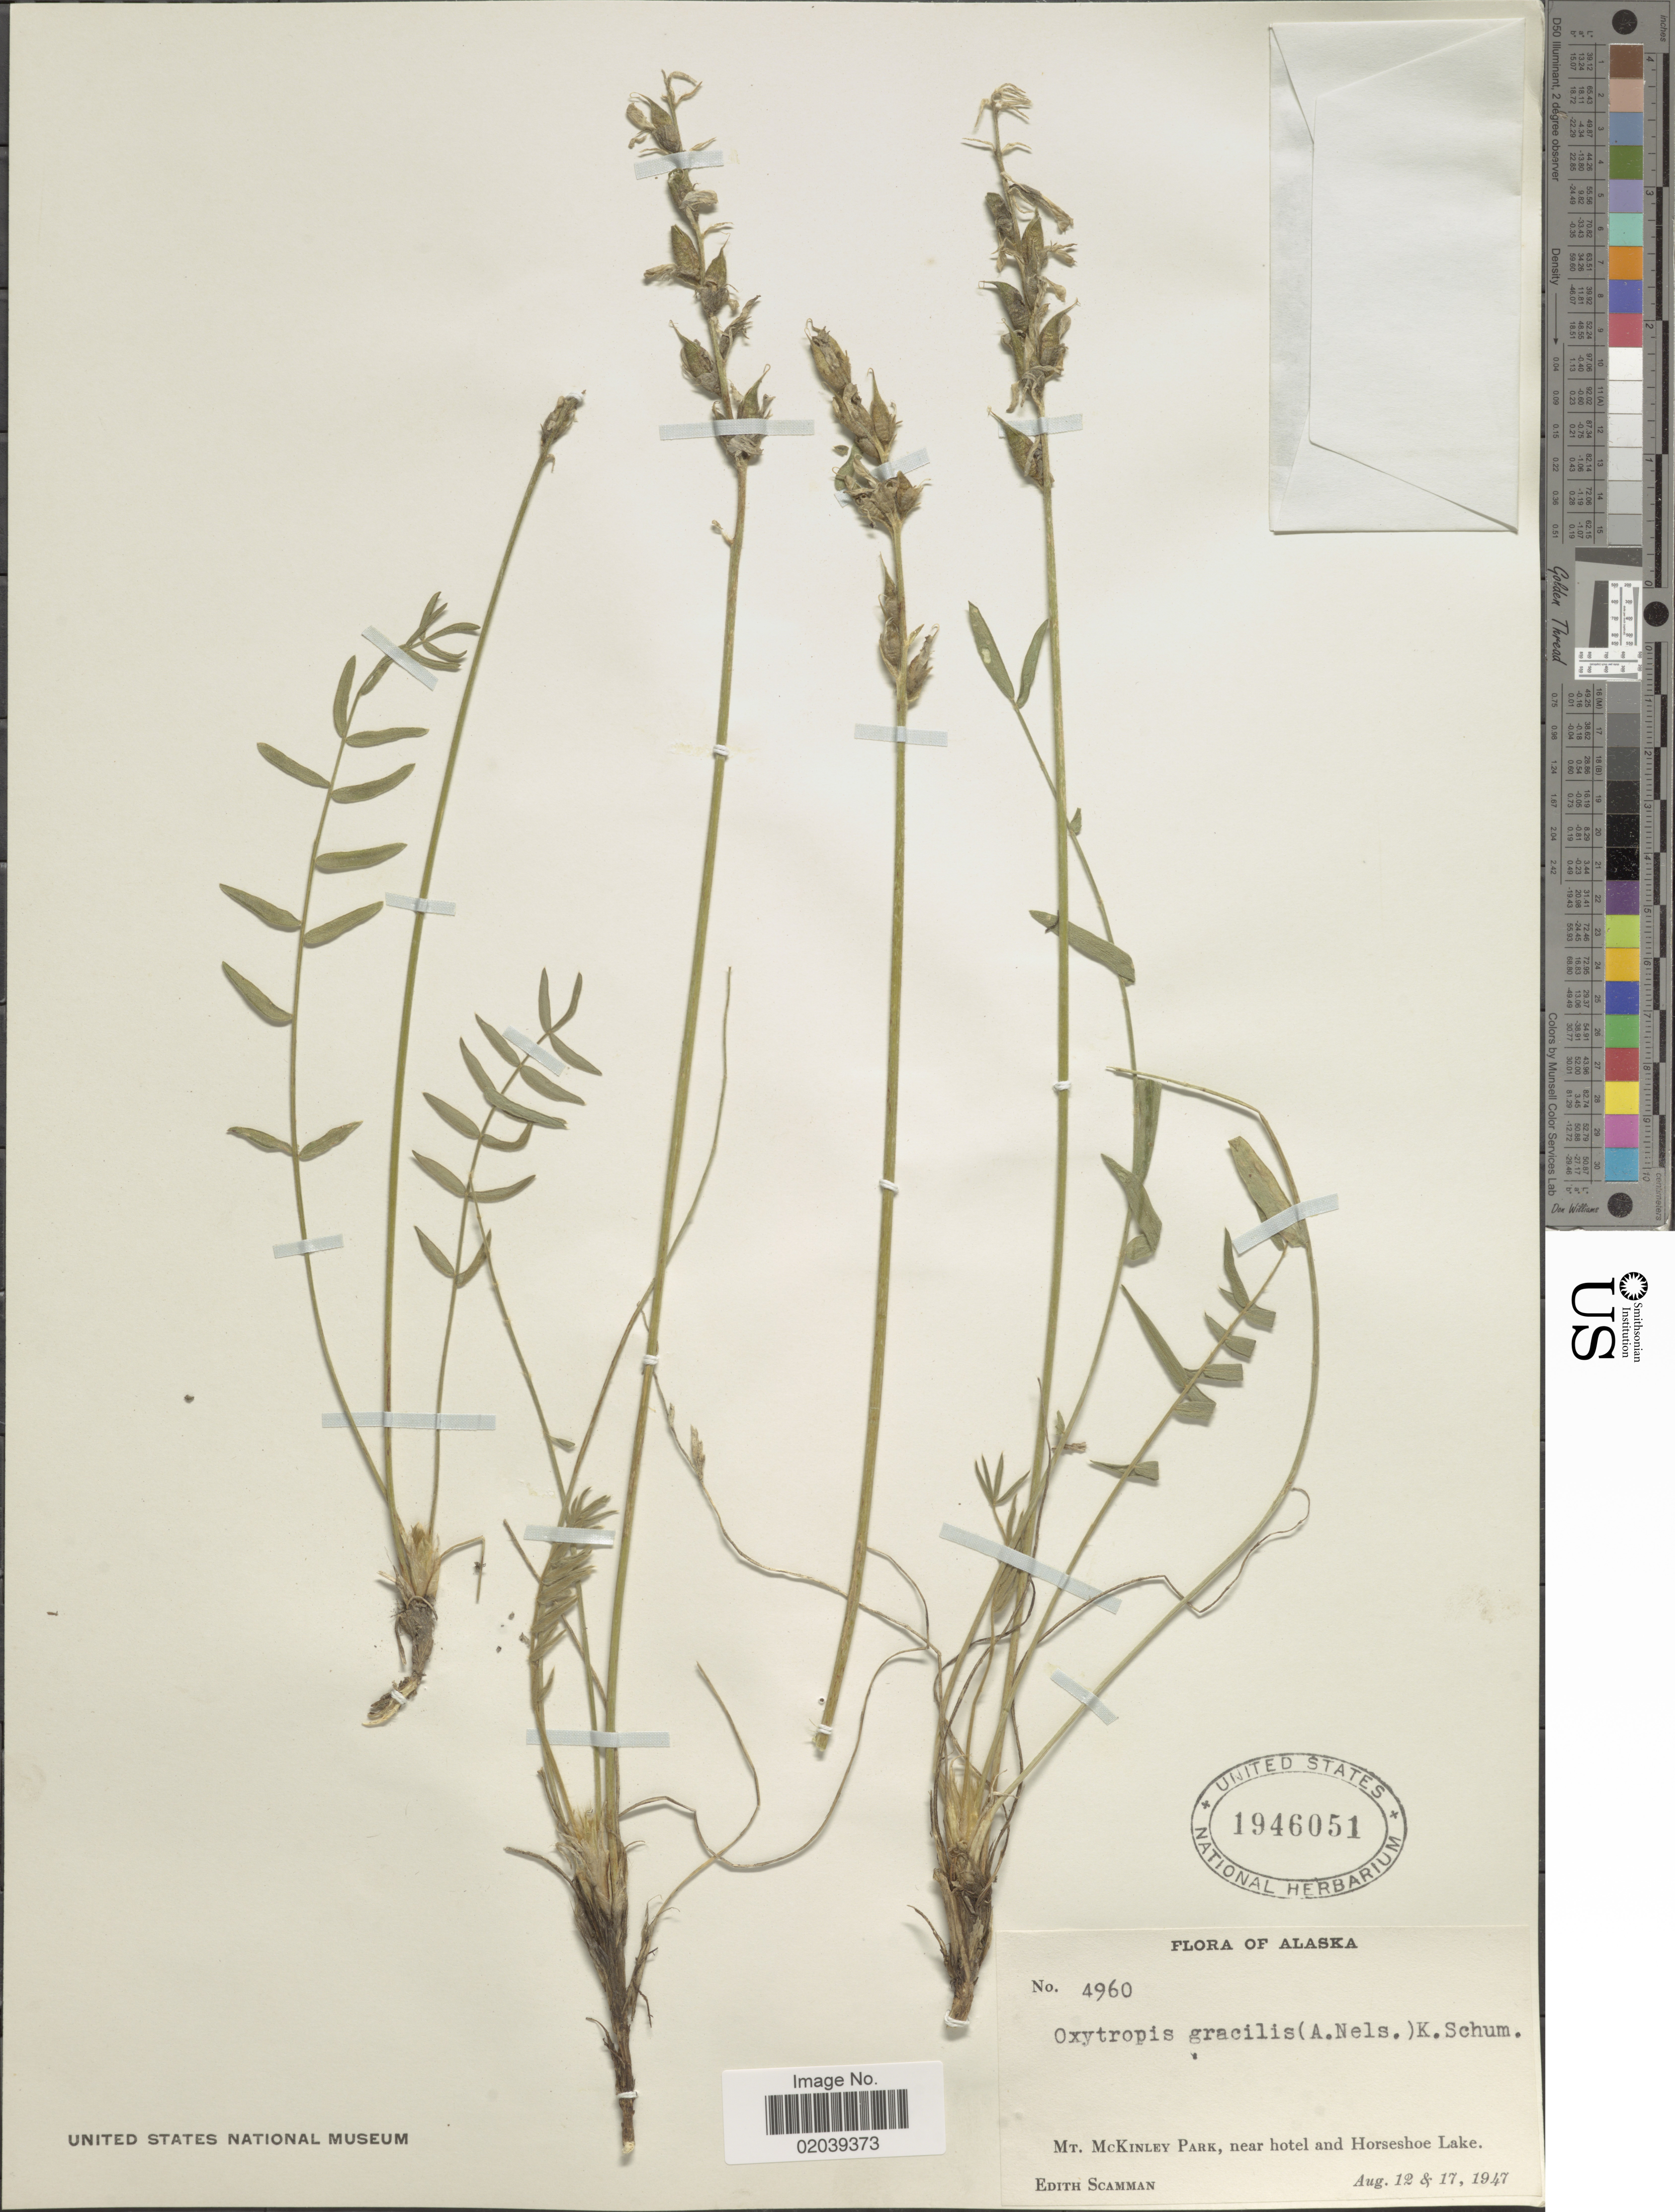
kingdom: Plantae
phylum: Tracheophyta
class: Magnoliopsida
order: Fabales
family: Fabaceae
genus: Oxytropis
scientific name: Oxytropis campestris var. gracilis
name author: (A. Nelson) Barneby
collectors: E. Scamman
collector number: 4960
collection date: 1947-07-12/1947-08-17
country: United States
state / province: Alaska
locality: Mt. McKinley Park, near hotel and Horseshoe Lake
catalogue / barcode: US 1946051